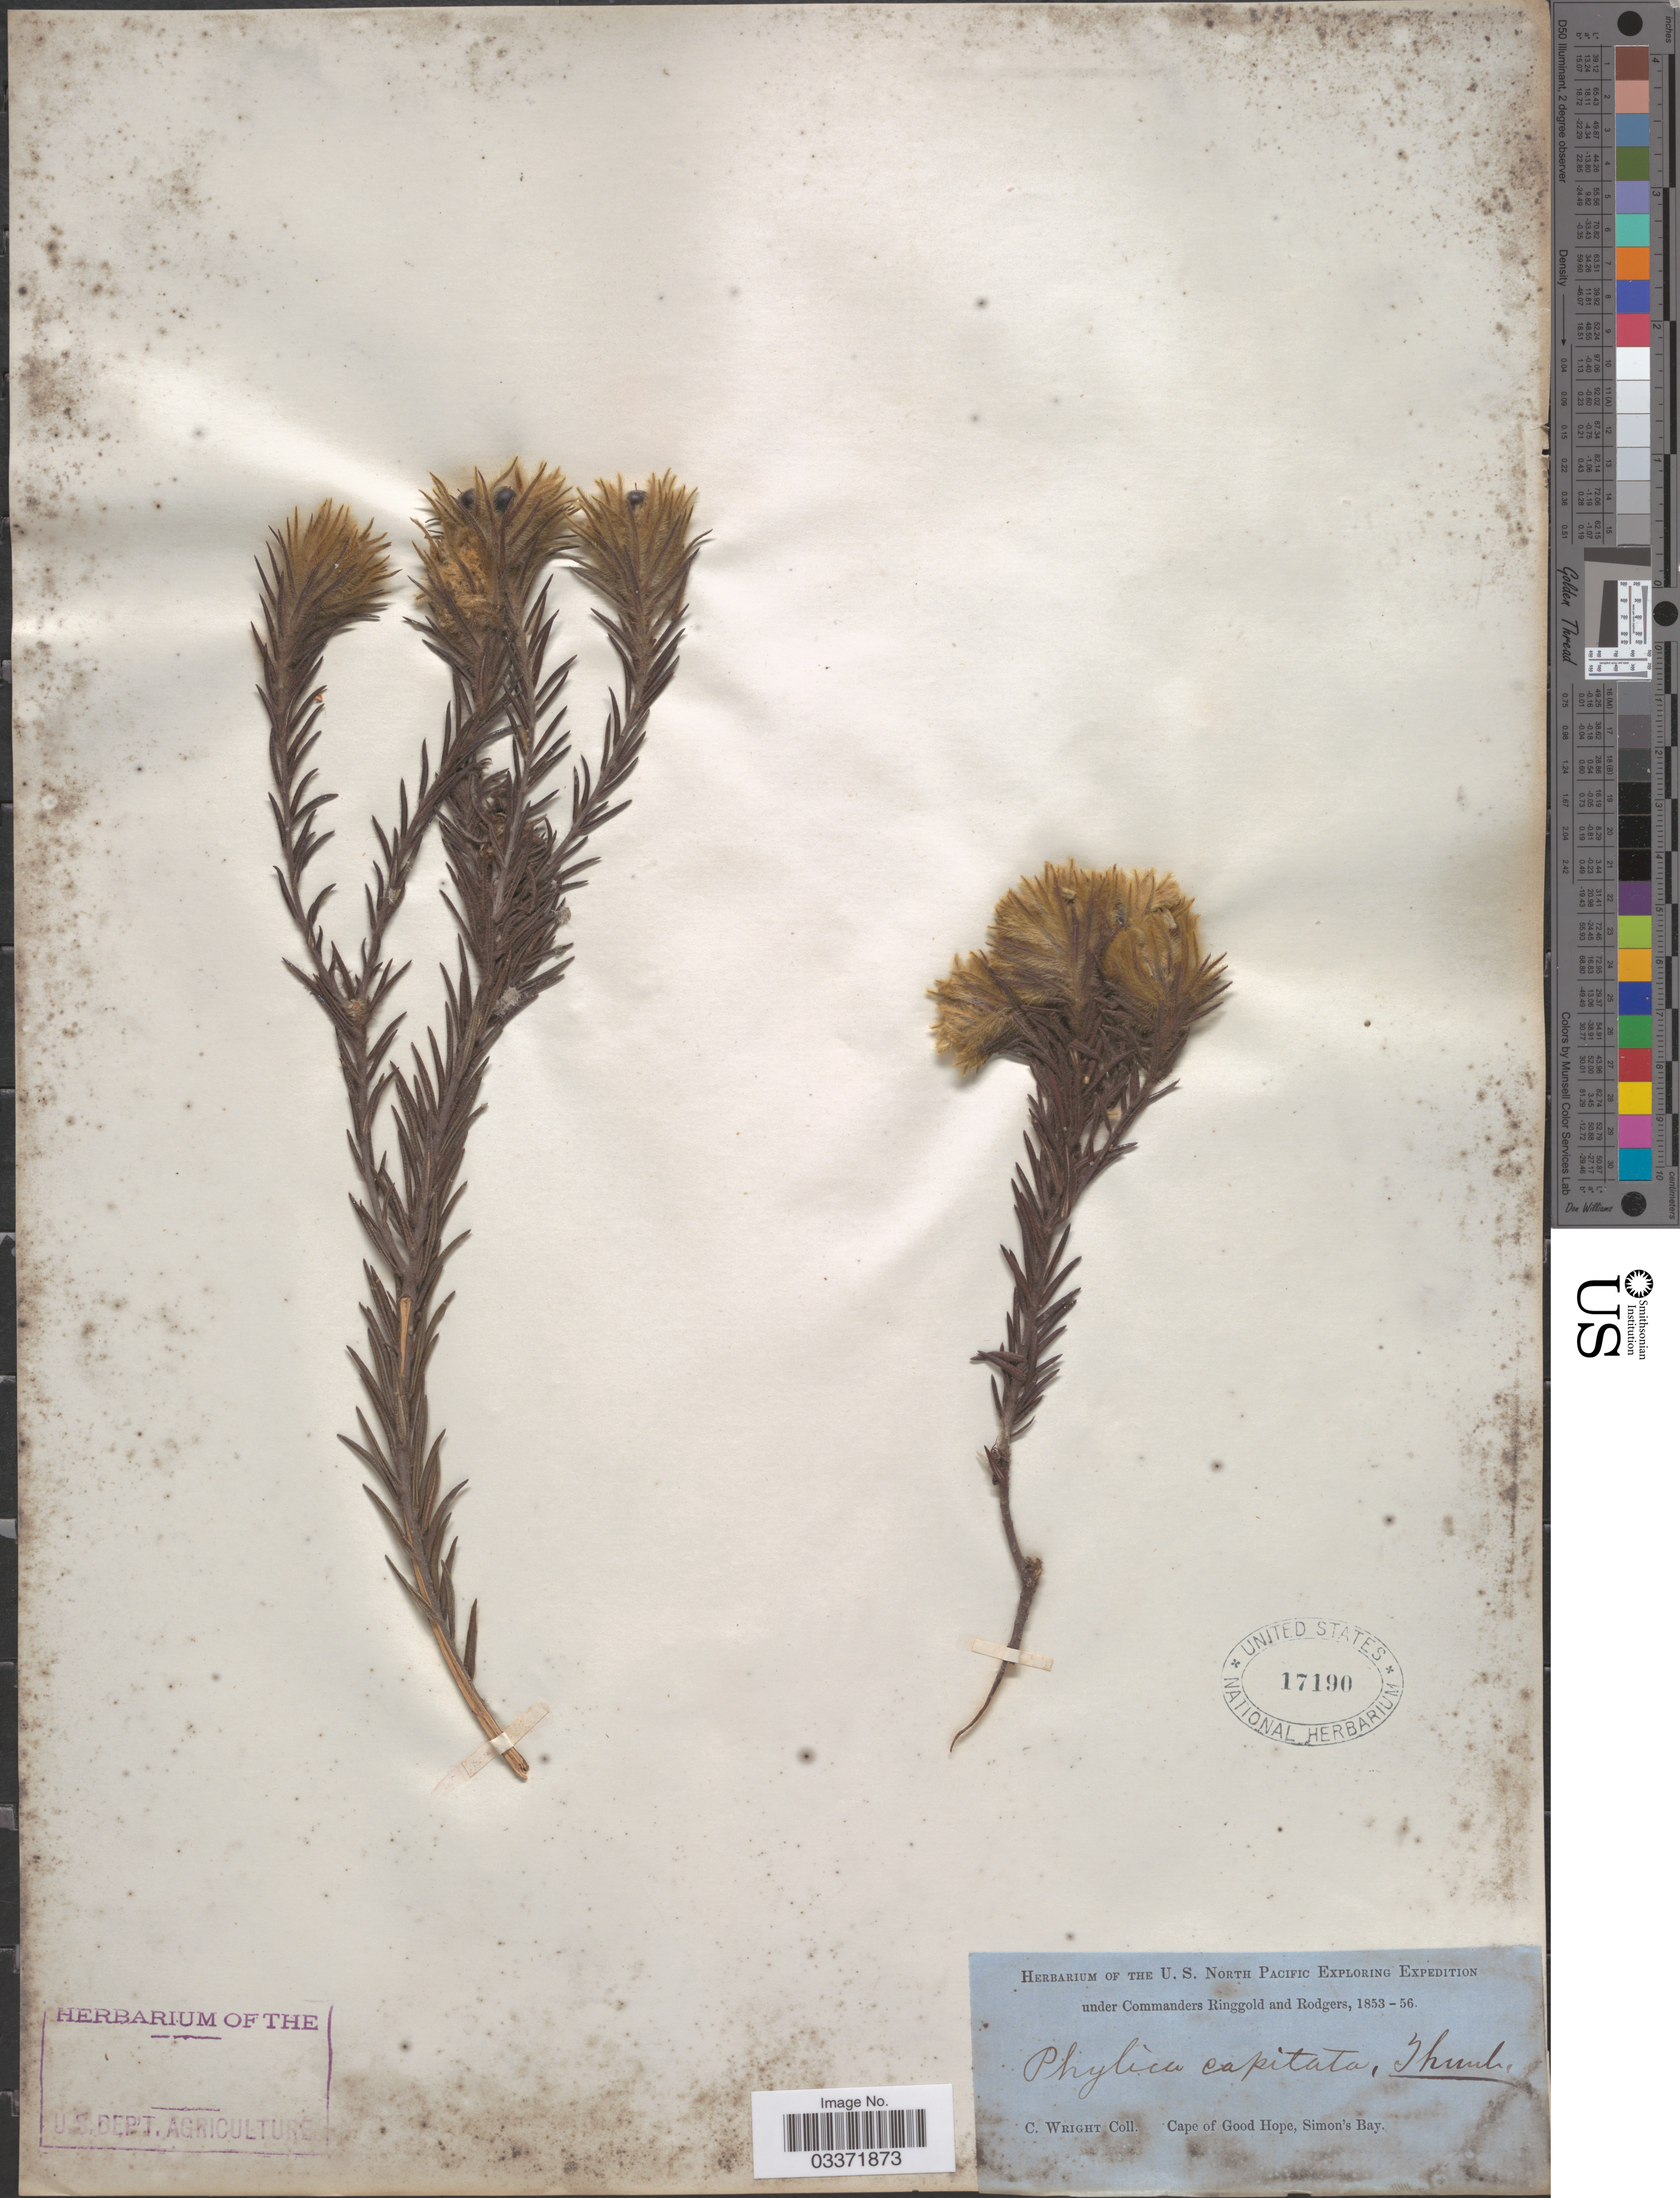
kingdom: Plantae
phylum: Tracheophyta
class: Magnoliopsida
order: Rosales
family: Rhamnaceae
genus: Phylica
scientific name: Phylica capitata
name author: Thunb.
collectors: C. Wright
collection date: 1853/1856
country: South Africa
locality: Cape of Good Hope, Simon's Bay.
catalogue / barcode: US 17190